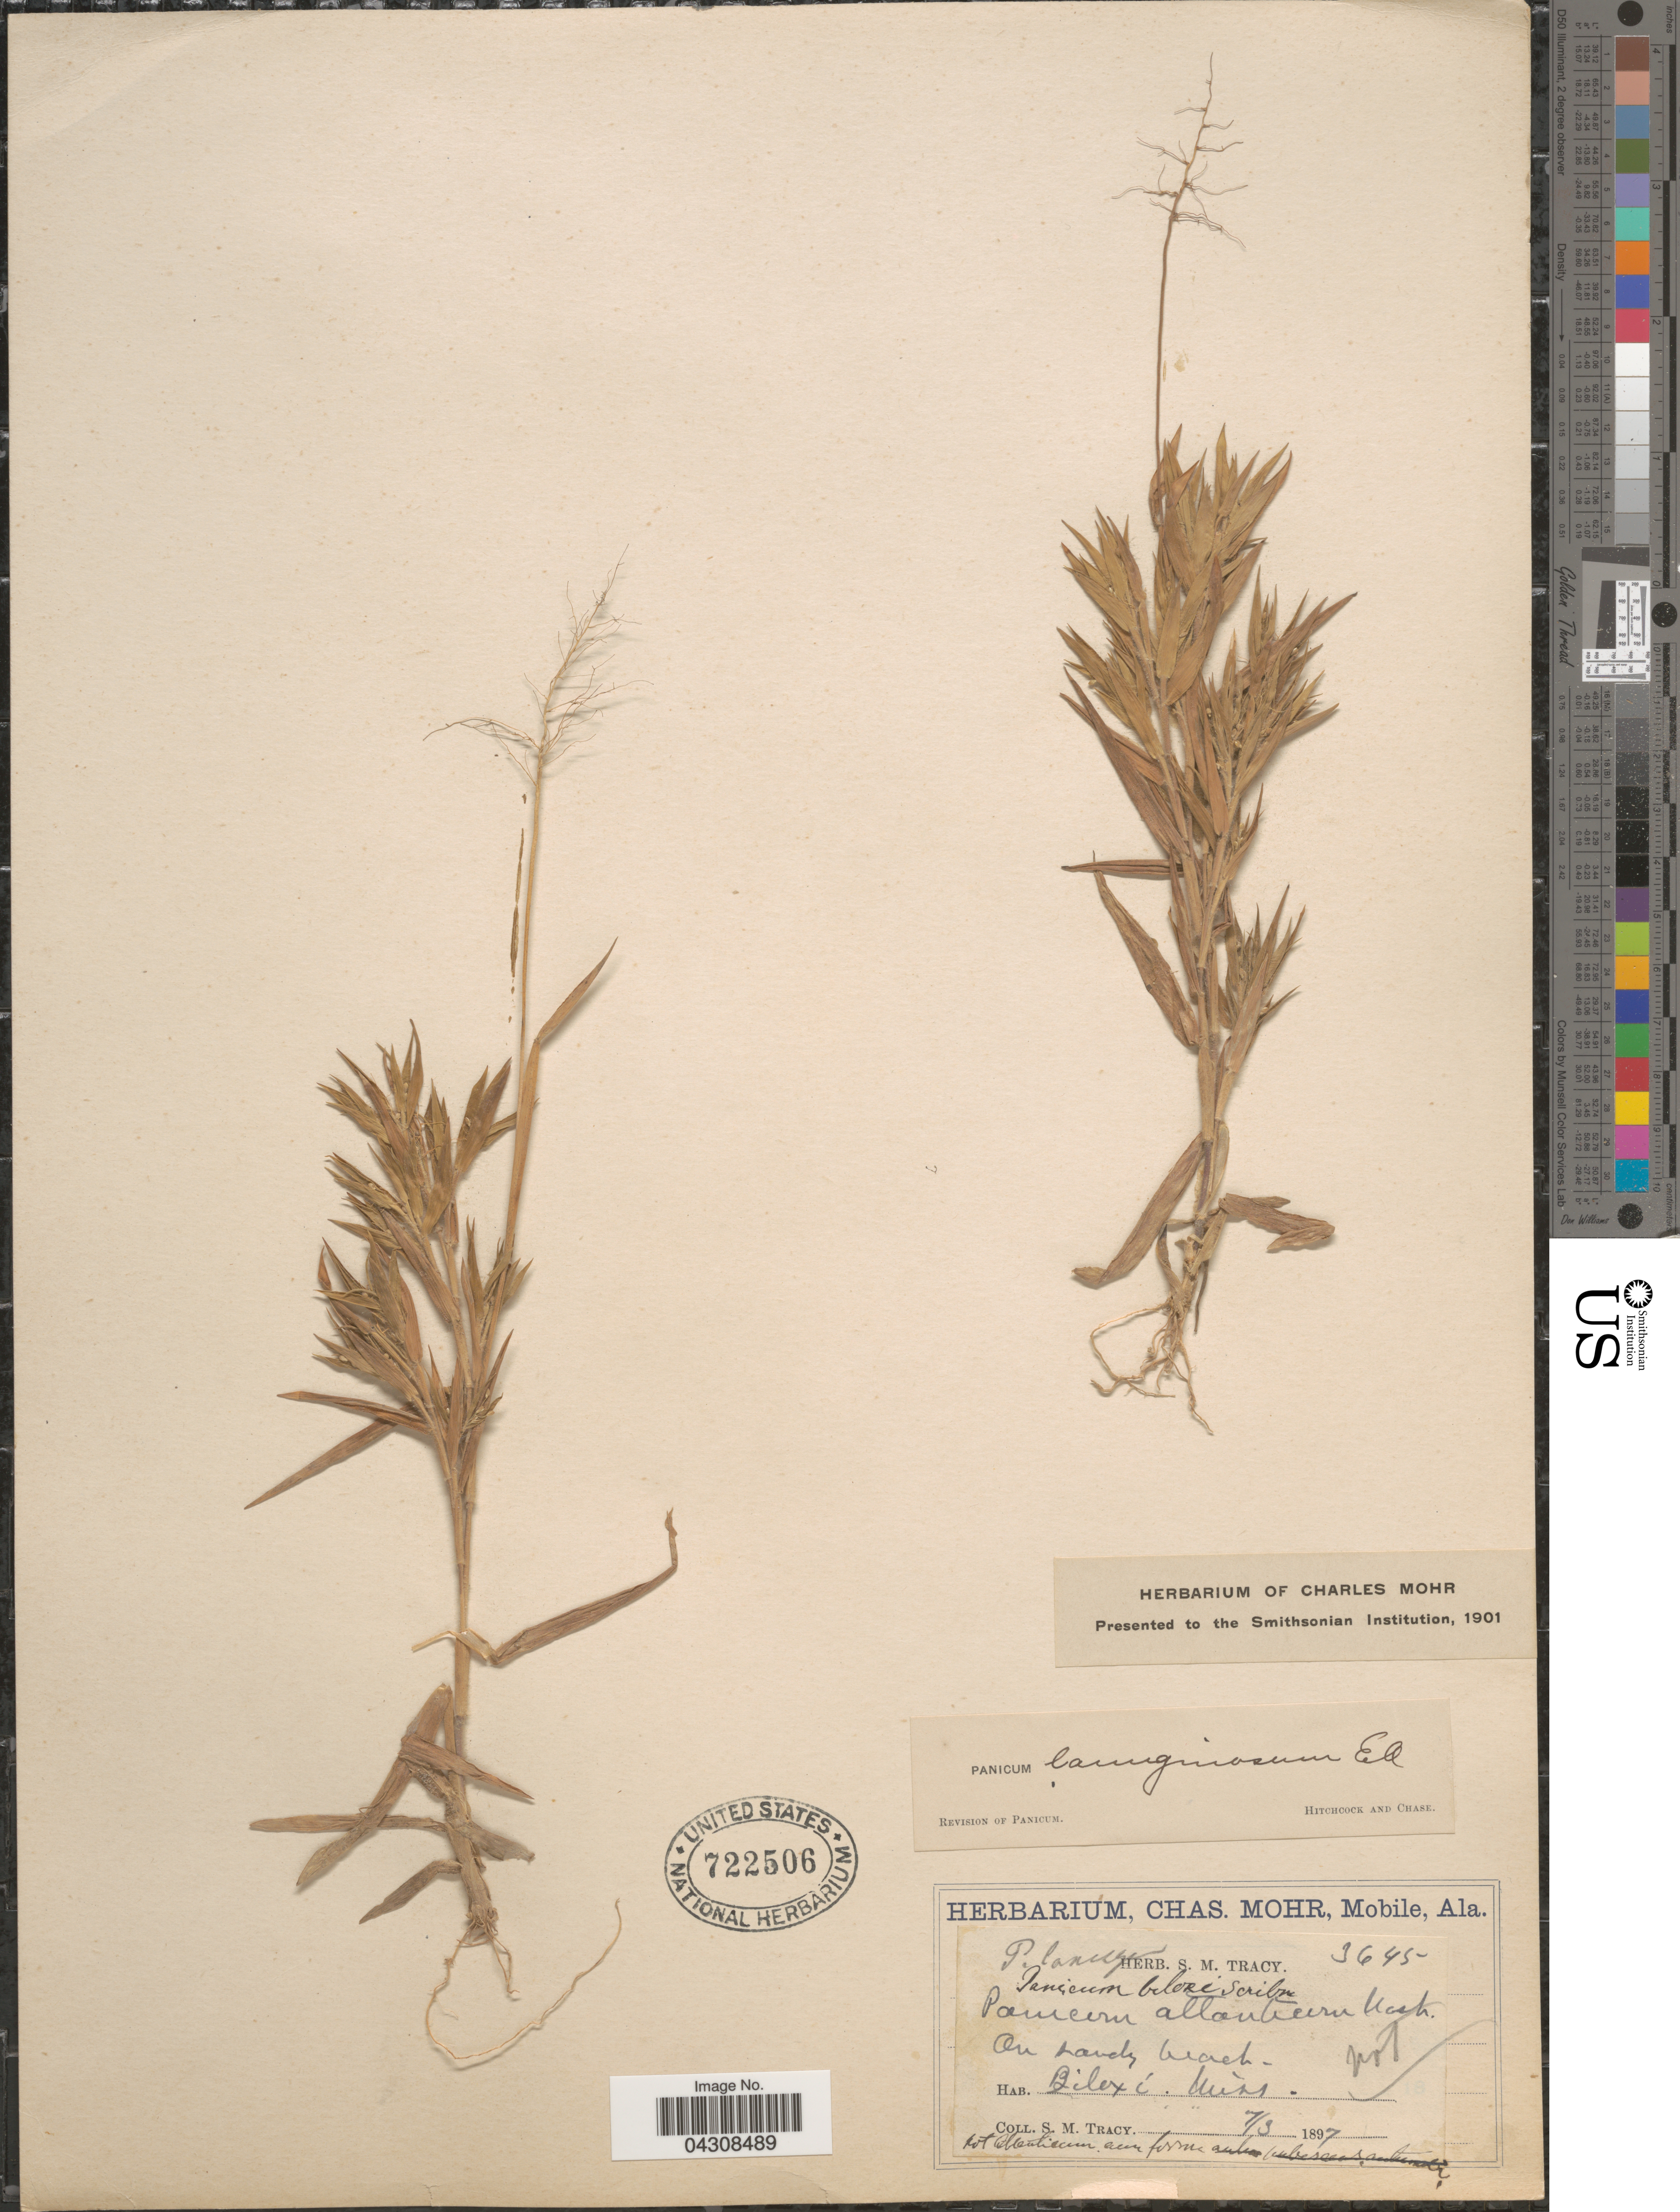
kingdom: Plantae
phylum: Tracheophyta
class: Liliopsida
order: Poales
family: Poaceae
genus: Dichanthelium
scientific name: Dichanthelium acuminatum var. acuminatum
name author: (Sw.) Gould & C.A. Clark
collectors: S. M. Tracy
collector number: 3645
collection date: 1897-07-03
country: United States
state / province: Mississippi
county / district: Harrison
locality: Biloxí.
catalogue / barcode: US 722506